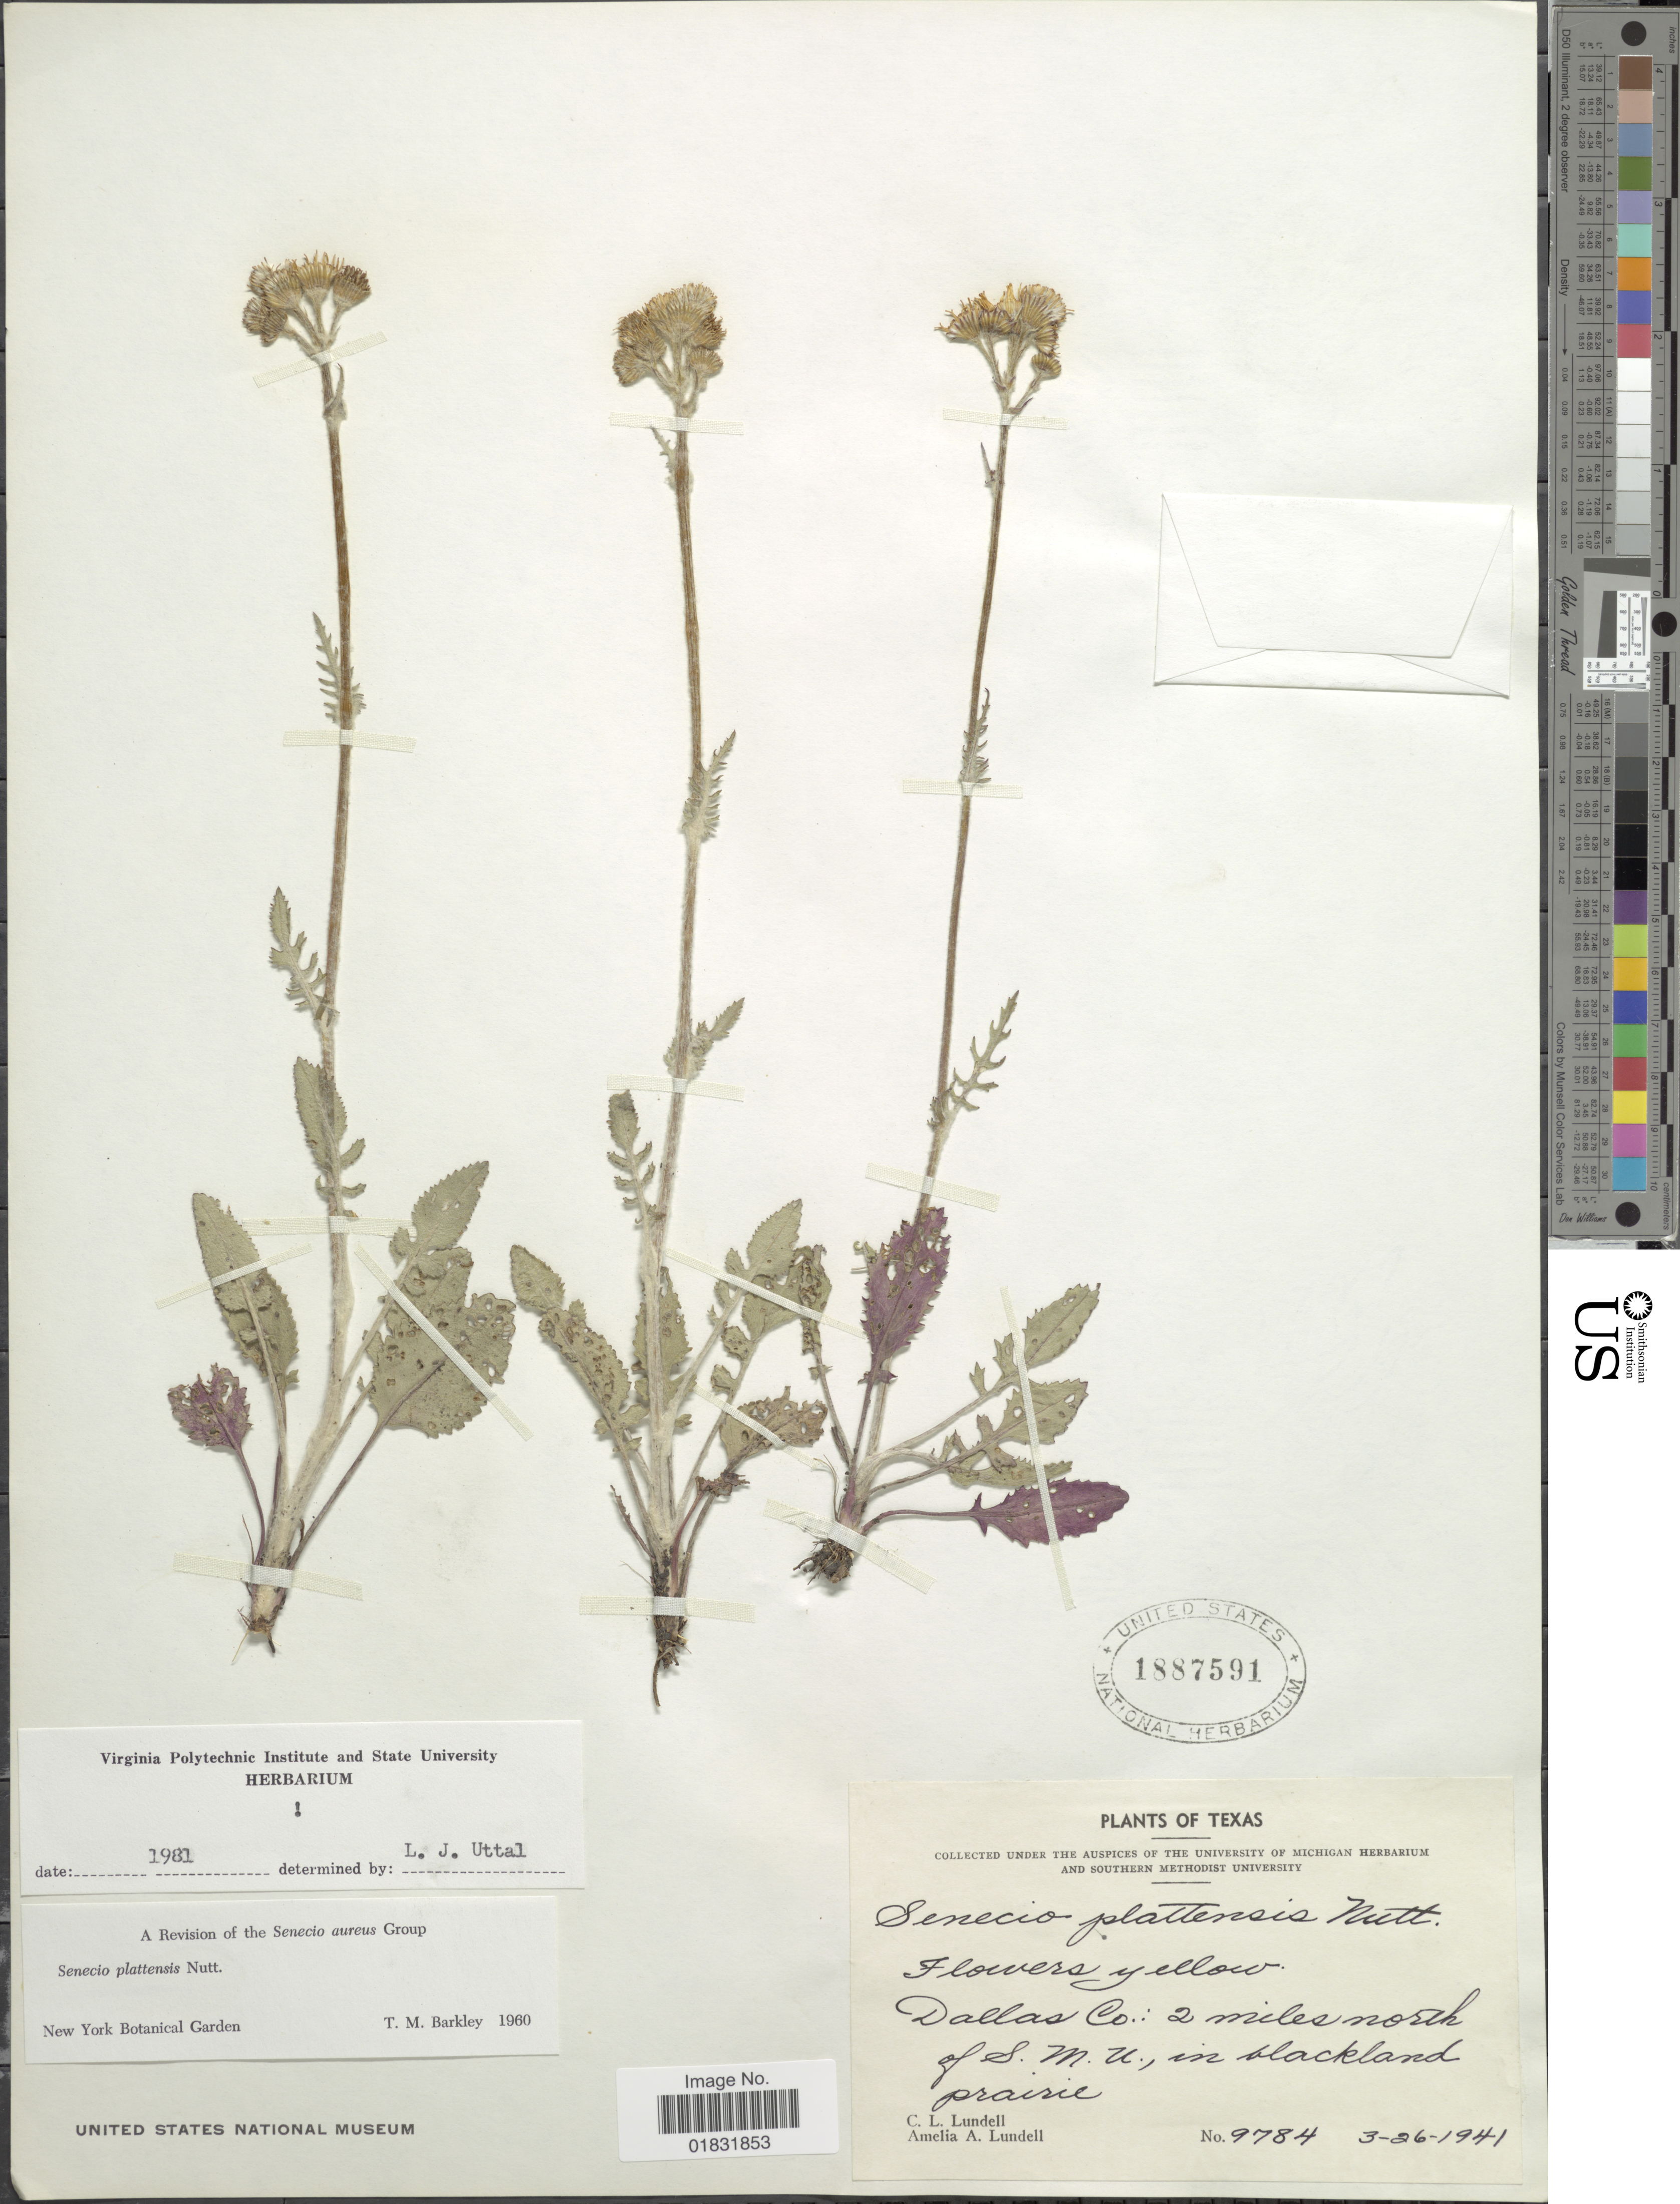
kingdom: Plantae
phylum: Tracheophyta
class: Magnoliopsida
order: Asterales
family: Asteraceae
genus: Packera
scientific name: Packera plattensis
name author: W.A. Weber & Á. Löve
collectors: C. L. Lundell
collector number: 9784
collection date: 1941-03-26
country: United States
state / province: Texas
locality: Dallas Co: 2 miles north of S.M.U.; in blackland prairie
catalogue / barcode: US 1887591